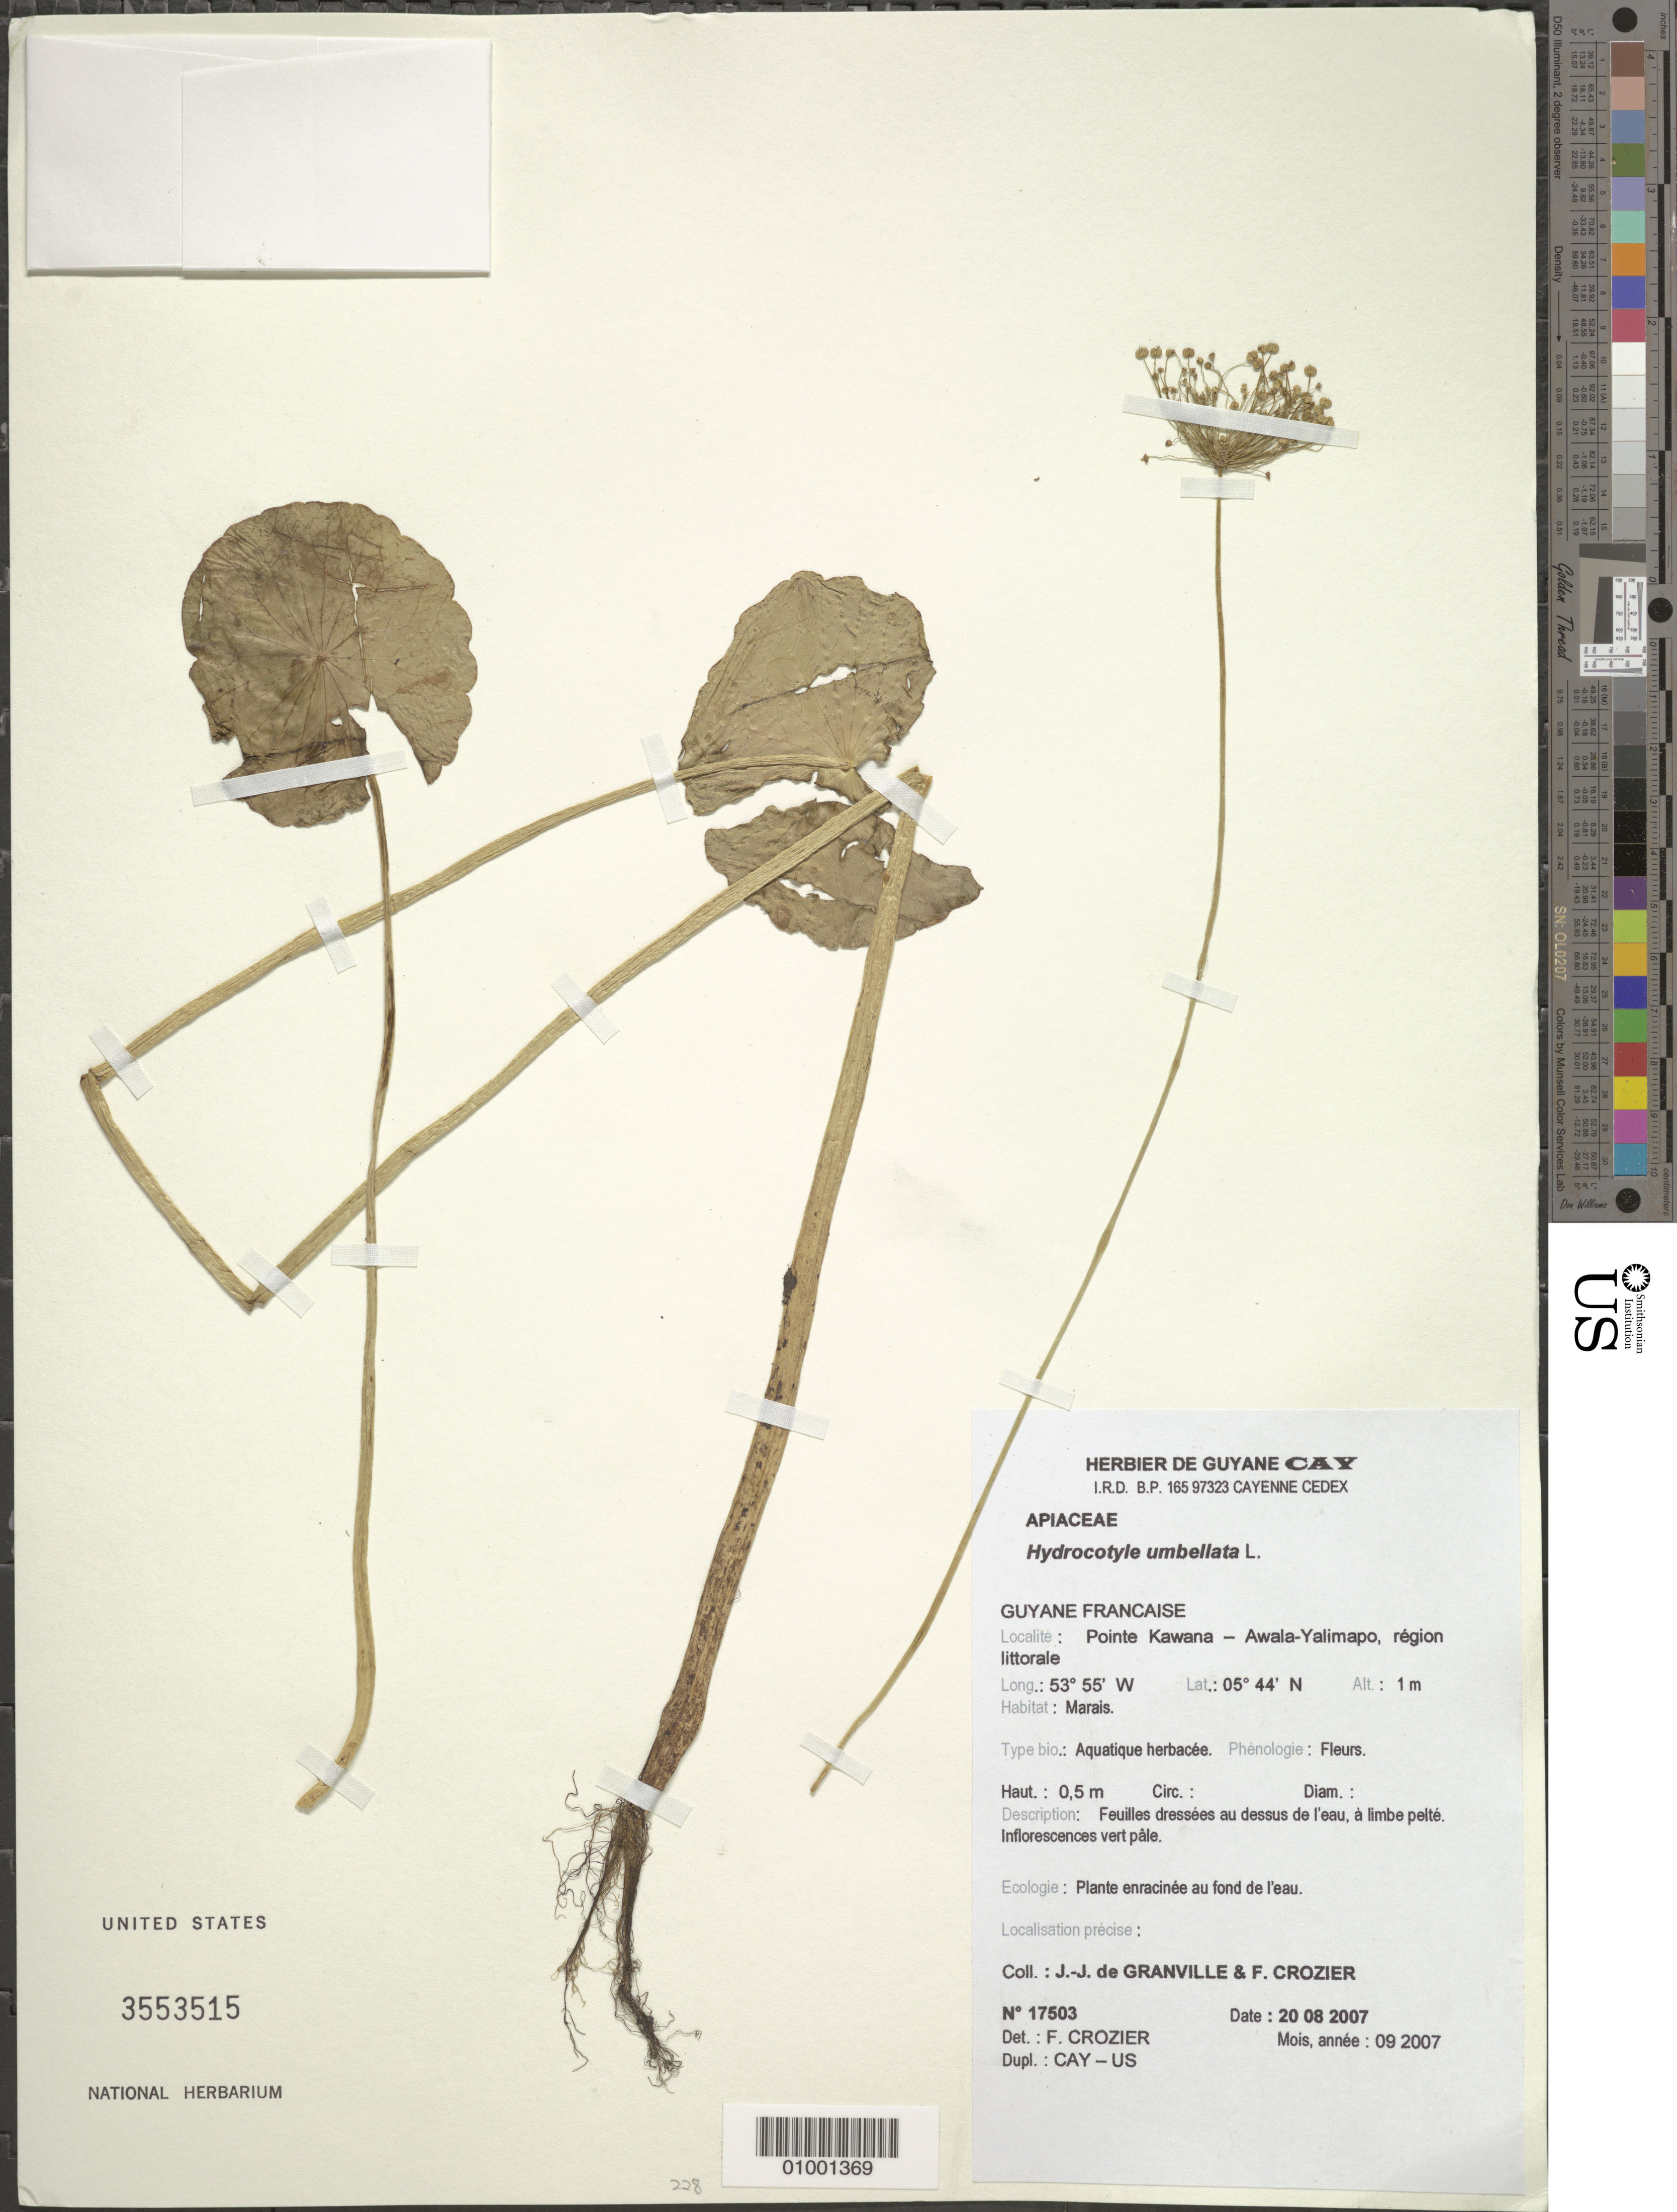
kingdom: Plantae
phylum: Tracheophyta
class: Magnoliopsida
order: Apiales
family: Araliaceae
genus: Hydrocotyle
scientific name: Hydrocotyle umbellata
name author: L.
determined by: Crozier, F.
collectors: J.-J. de Granville & F. Crozier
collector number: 17503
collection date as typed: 20-Aug-07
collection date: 2007-08-20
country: French Guiana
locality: Pointe Kawana - Awala-Yalimapo, region littorale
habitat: Marais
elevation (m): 1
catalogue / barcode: US 3553515